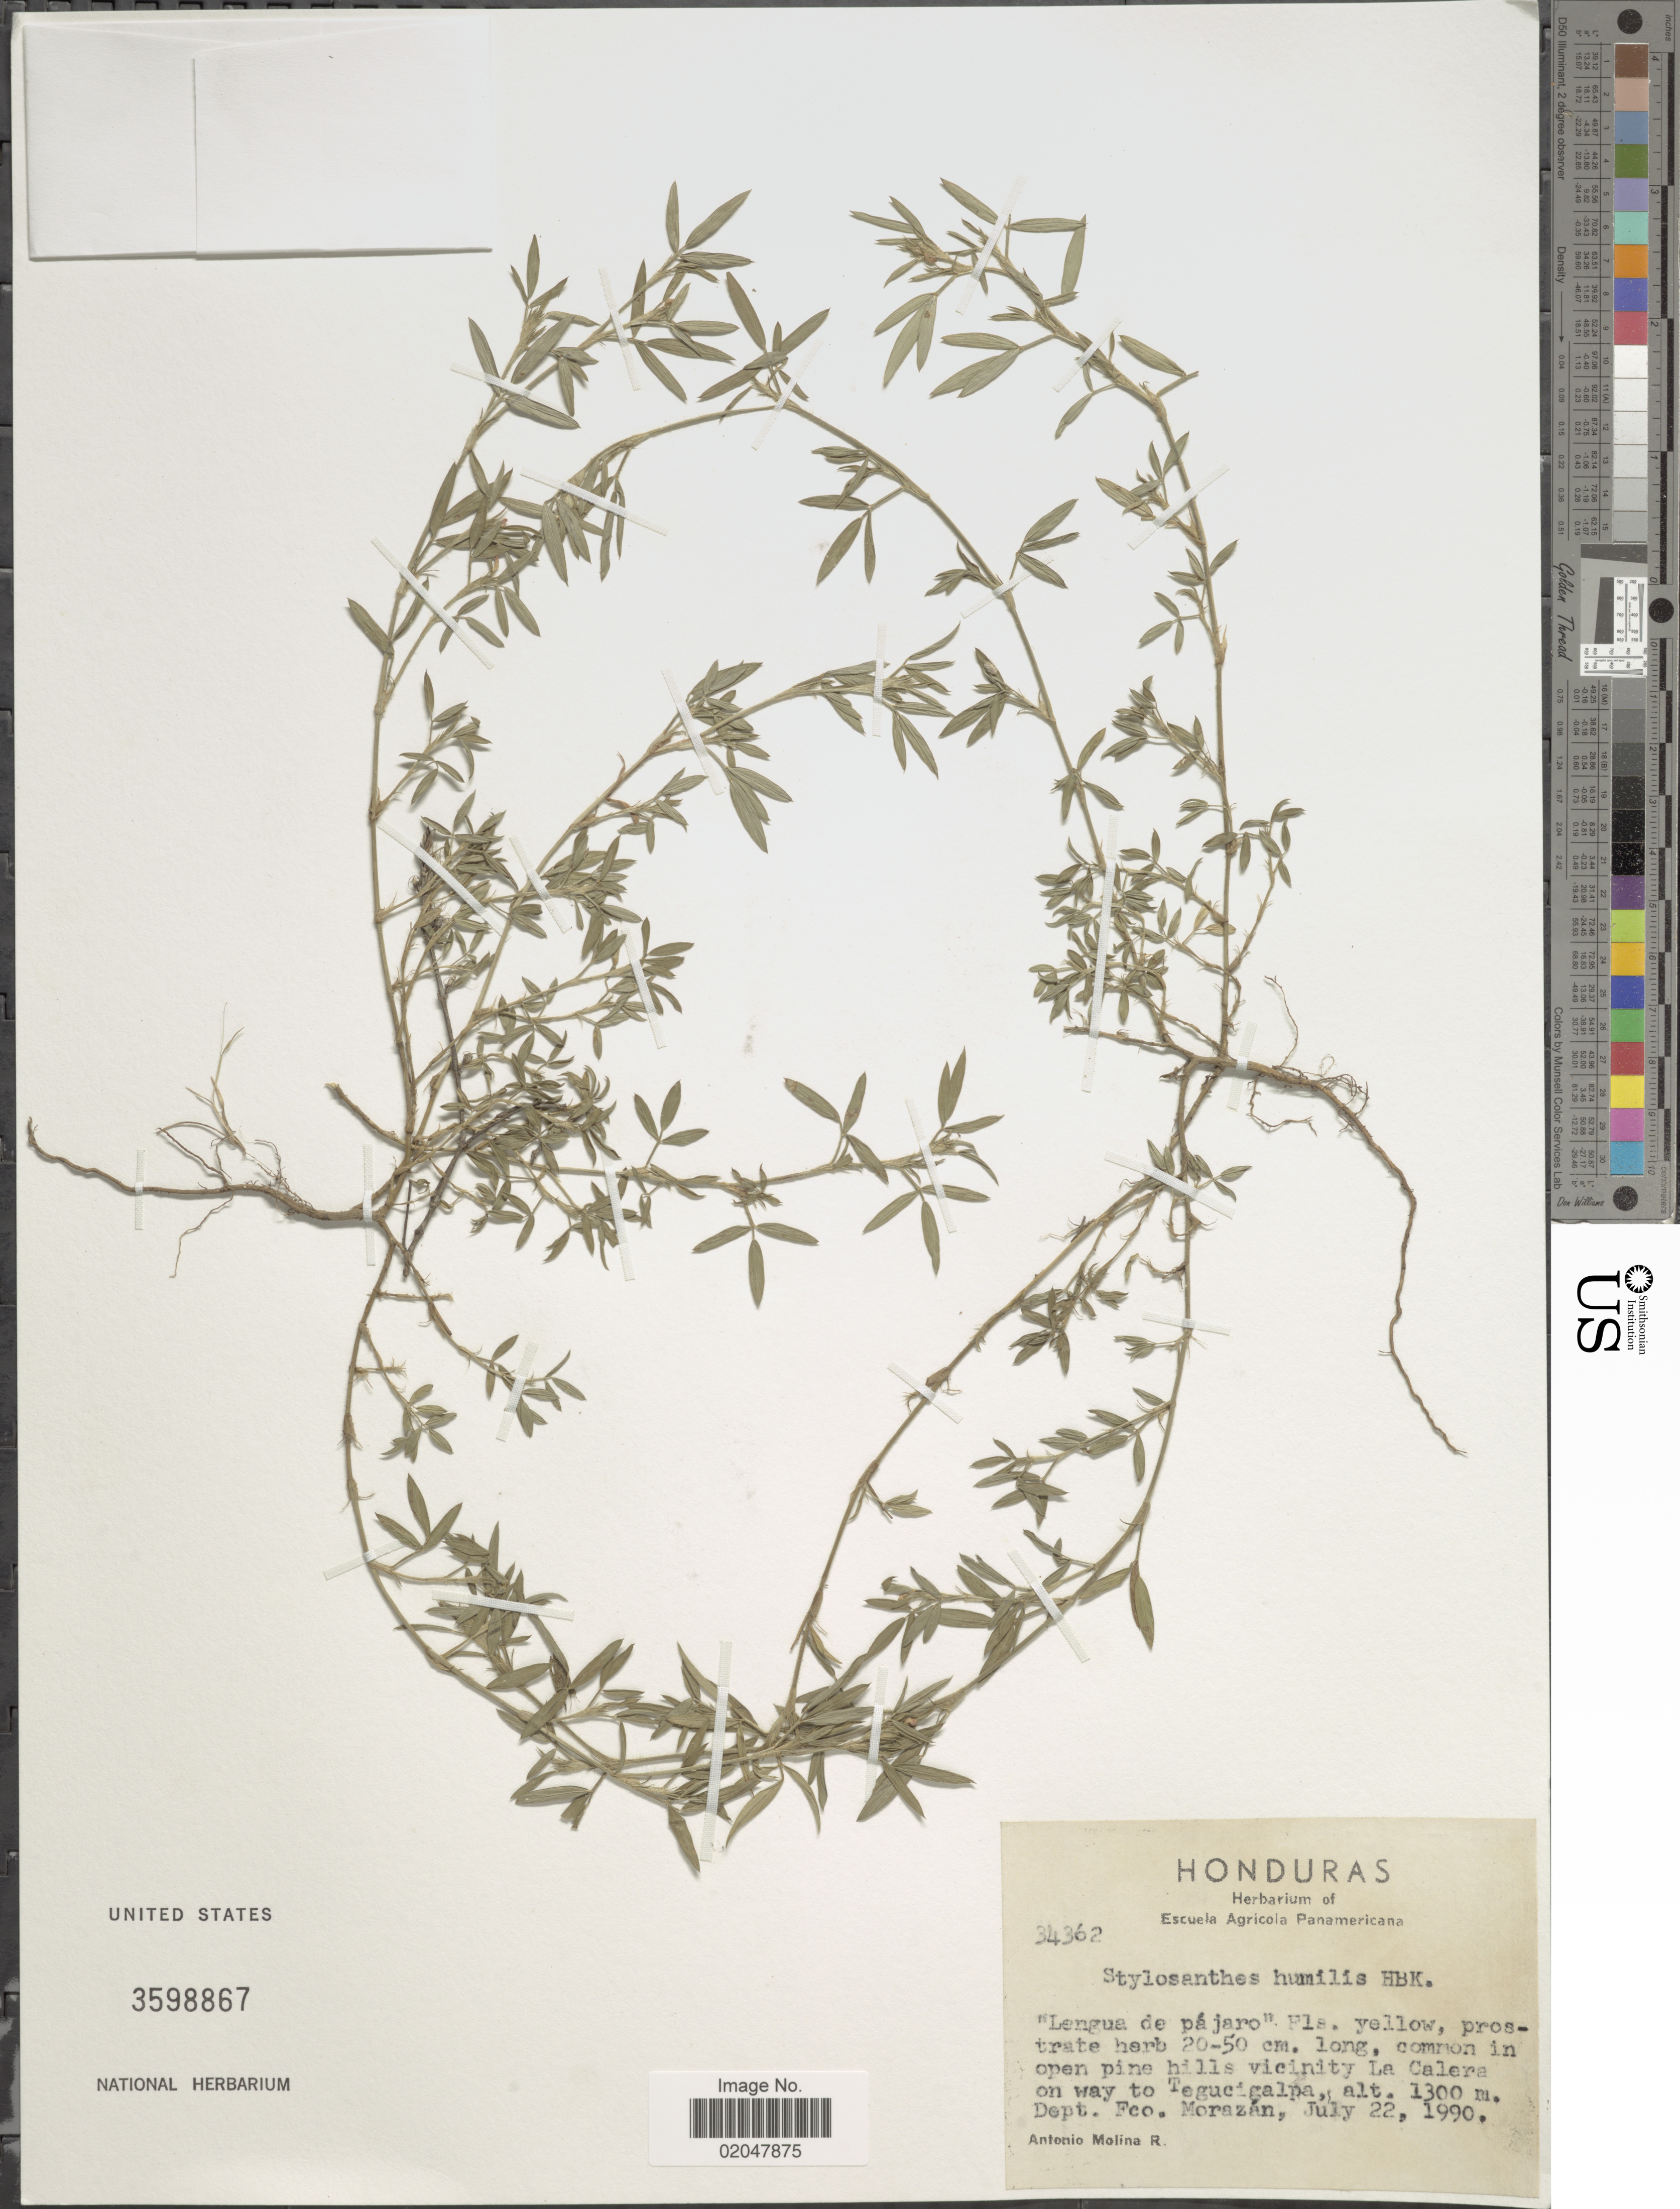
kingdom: Plantae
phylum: Tracheophyta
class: Magnoliopsida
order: Fabales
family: Fabaceae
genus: Stylosanthes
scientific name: Stylosanthes humilis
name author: Kunth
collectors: A. Molina R.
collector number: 34362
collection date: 1990-07-22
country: Honduras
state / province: Fco. Morazán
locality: Vicinity La Calera on way to Tegucigalpa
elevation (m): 1300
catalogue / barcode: US 3598867